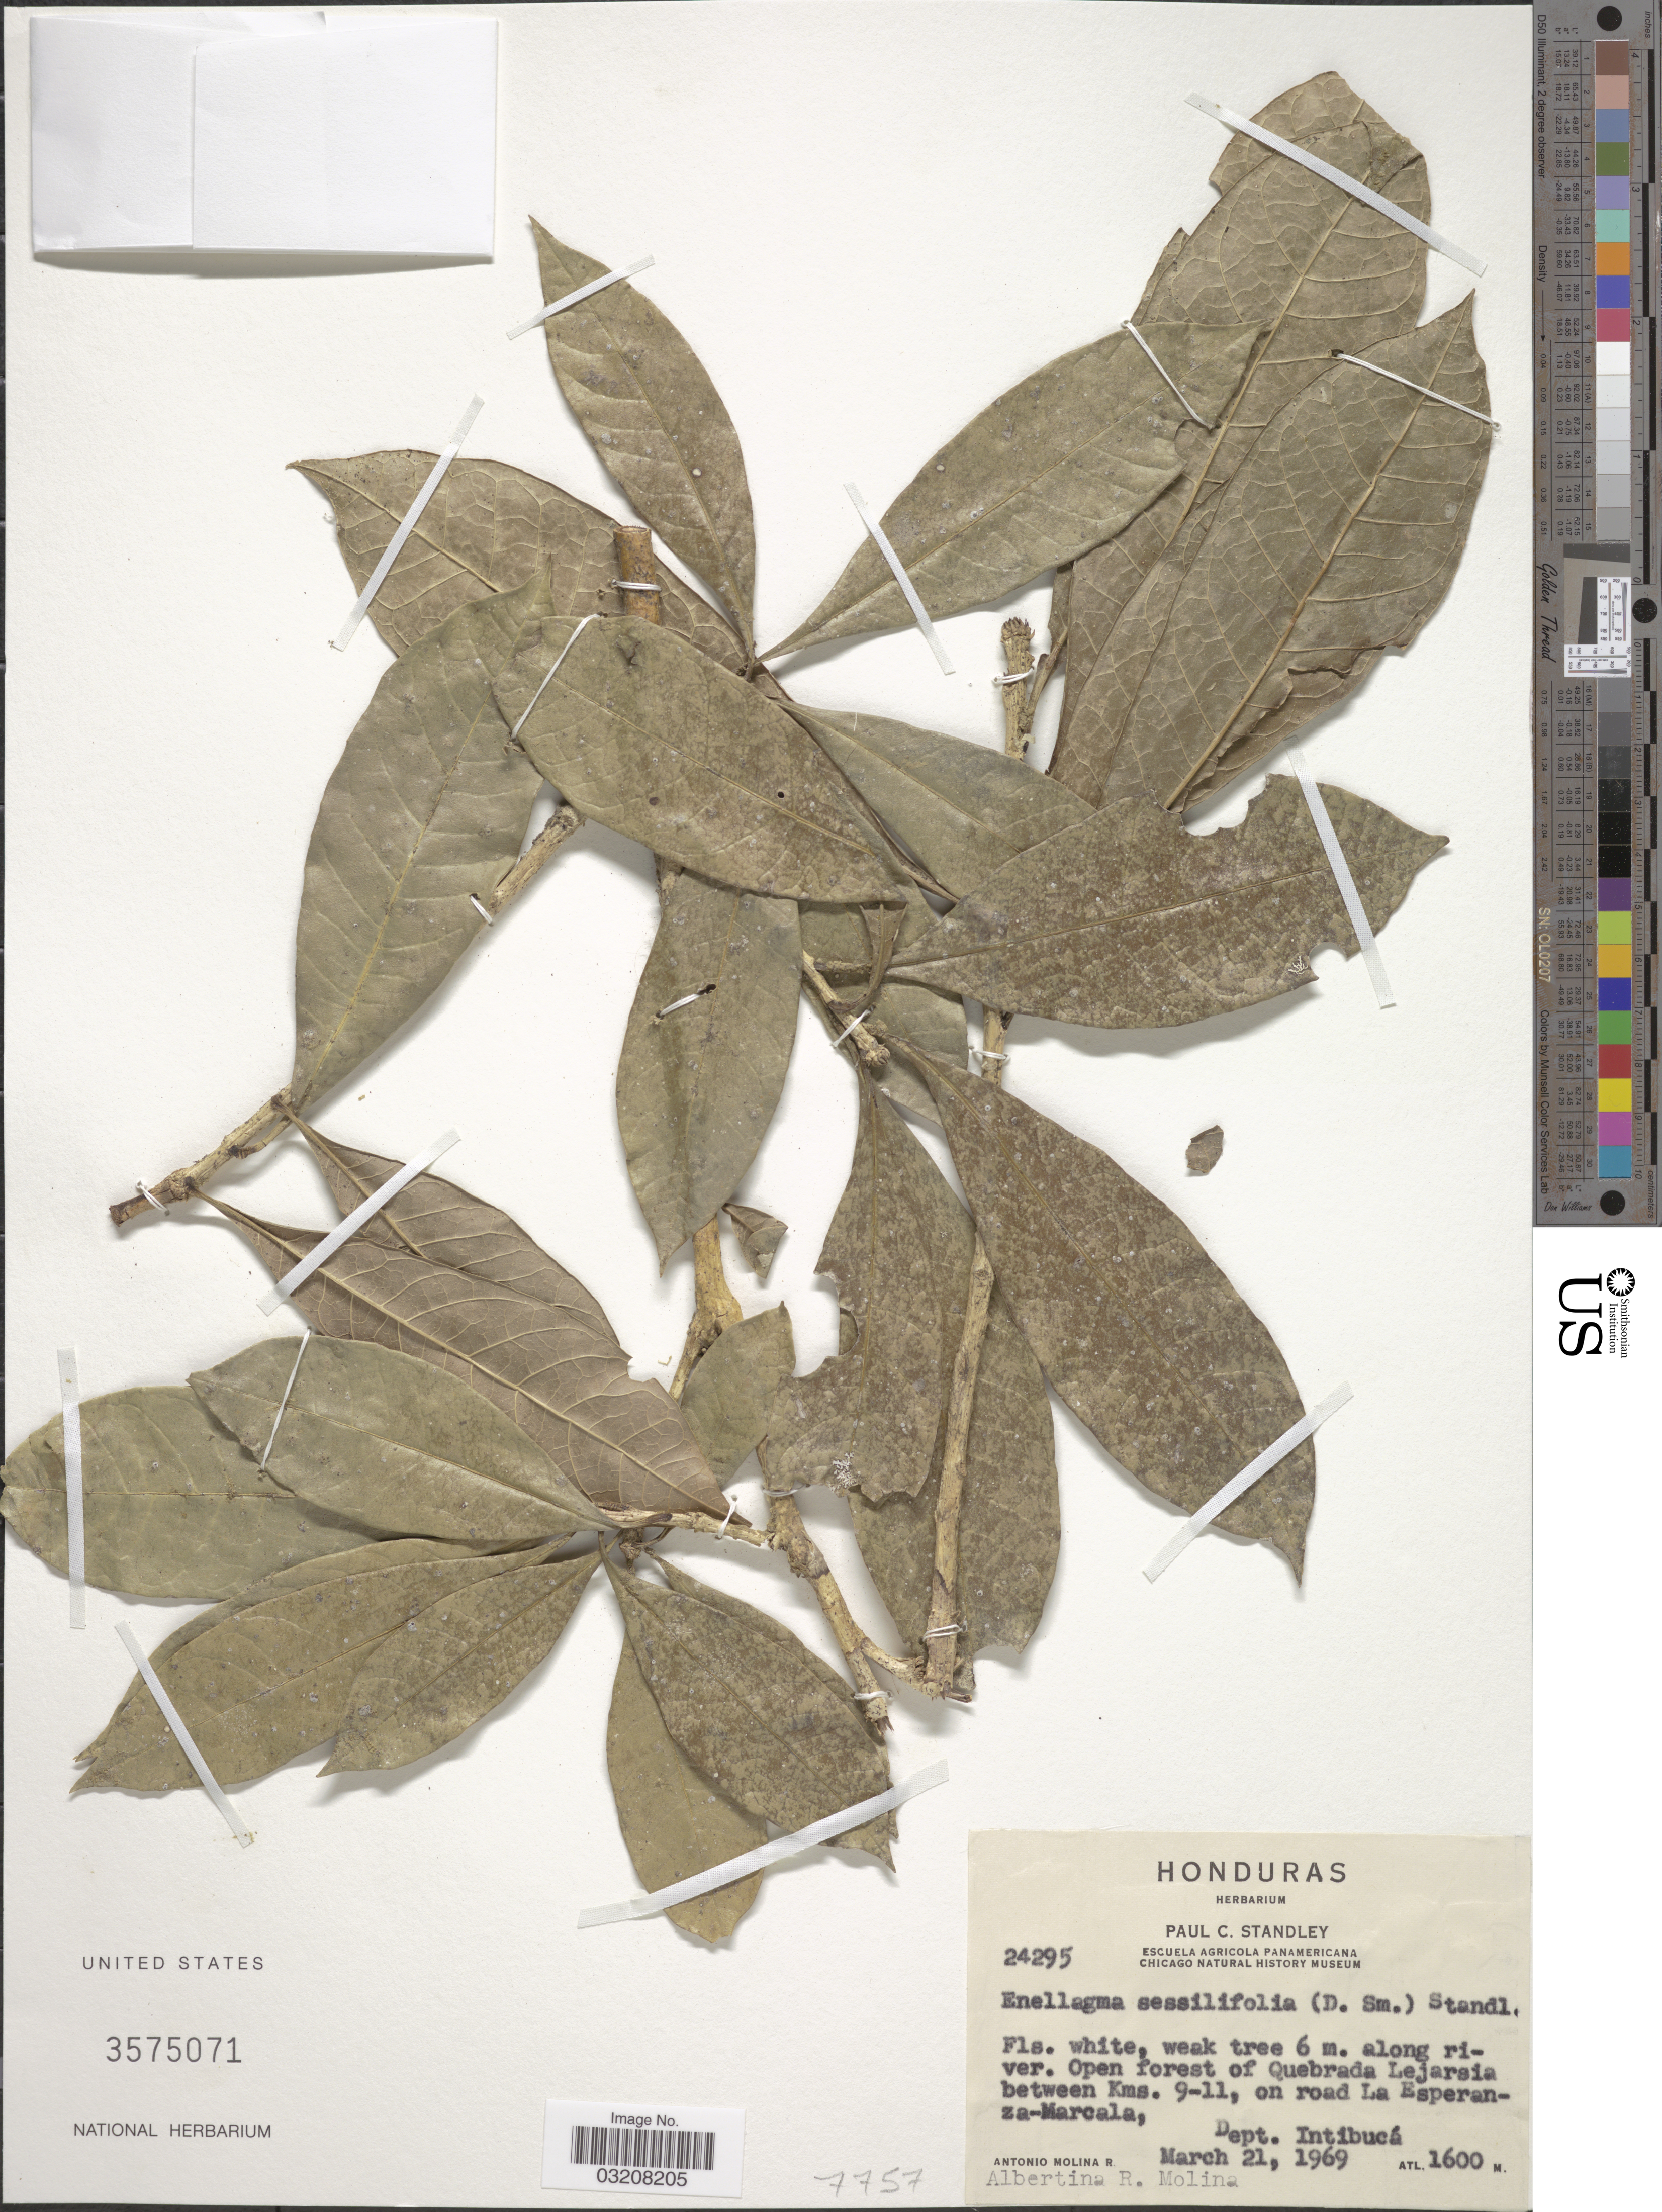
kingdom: Plantae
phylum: Tracheophyta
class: Magnoliopsida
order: Lamiales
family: Bignoniaceae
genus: Amphitecna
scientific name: Amphitecna sessilifolia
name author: (Donn. Sm.) L.O. Williams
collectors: A. Molina R. & A. R. Molina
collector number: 24295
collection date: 1969-03-21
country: Honduras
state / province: Intibuca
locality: Open forest of Quebrada Lejarsia between Kms. 9-11, on road La Esperanza- Marcala, Dept. Intibucá.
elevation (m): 1600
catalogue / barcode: US 3575071